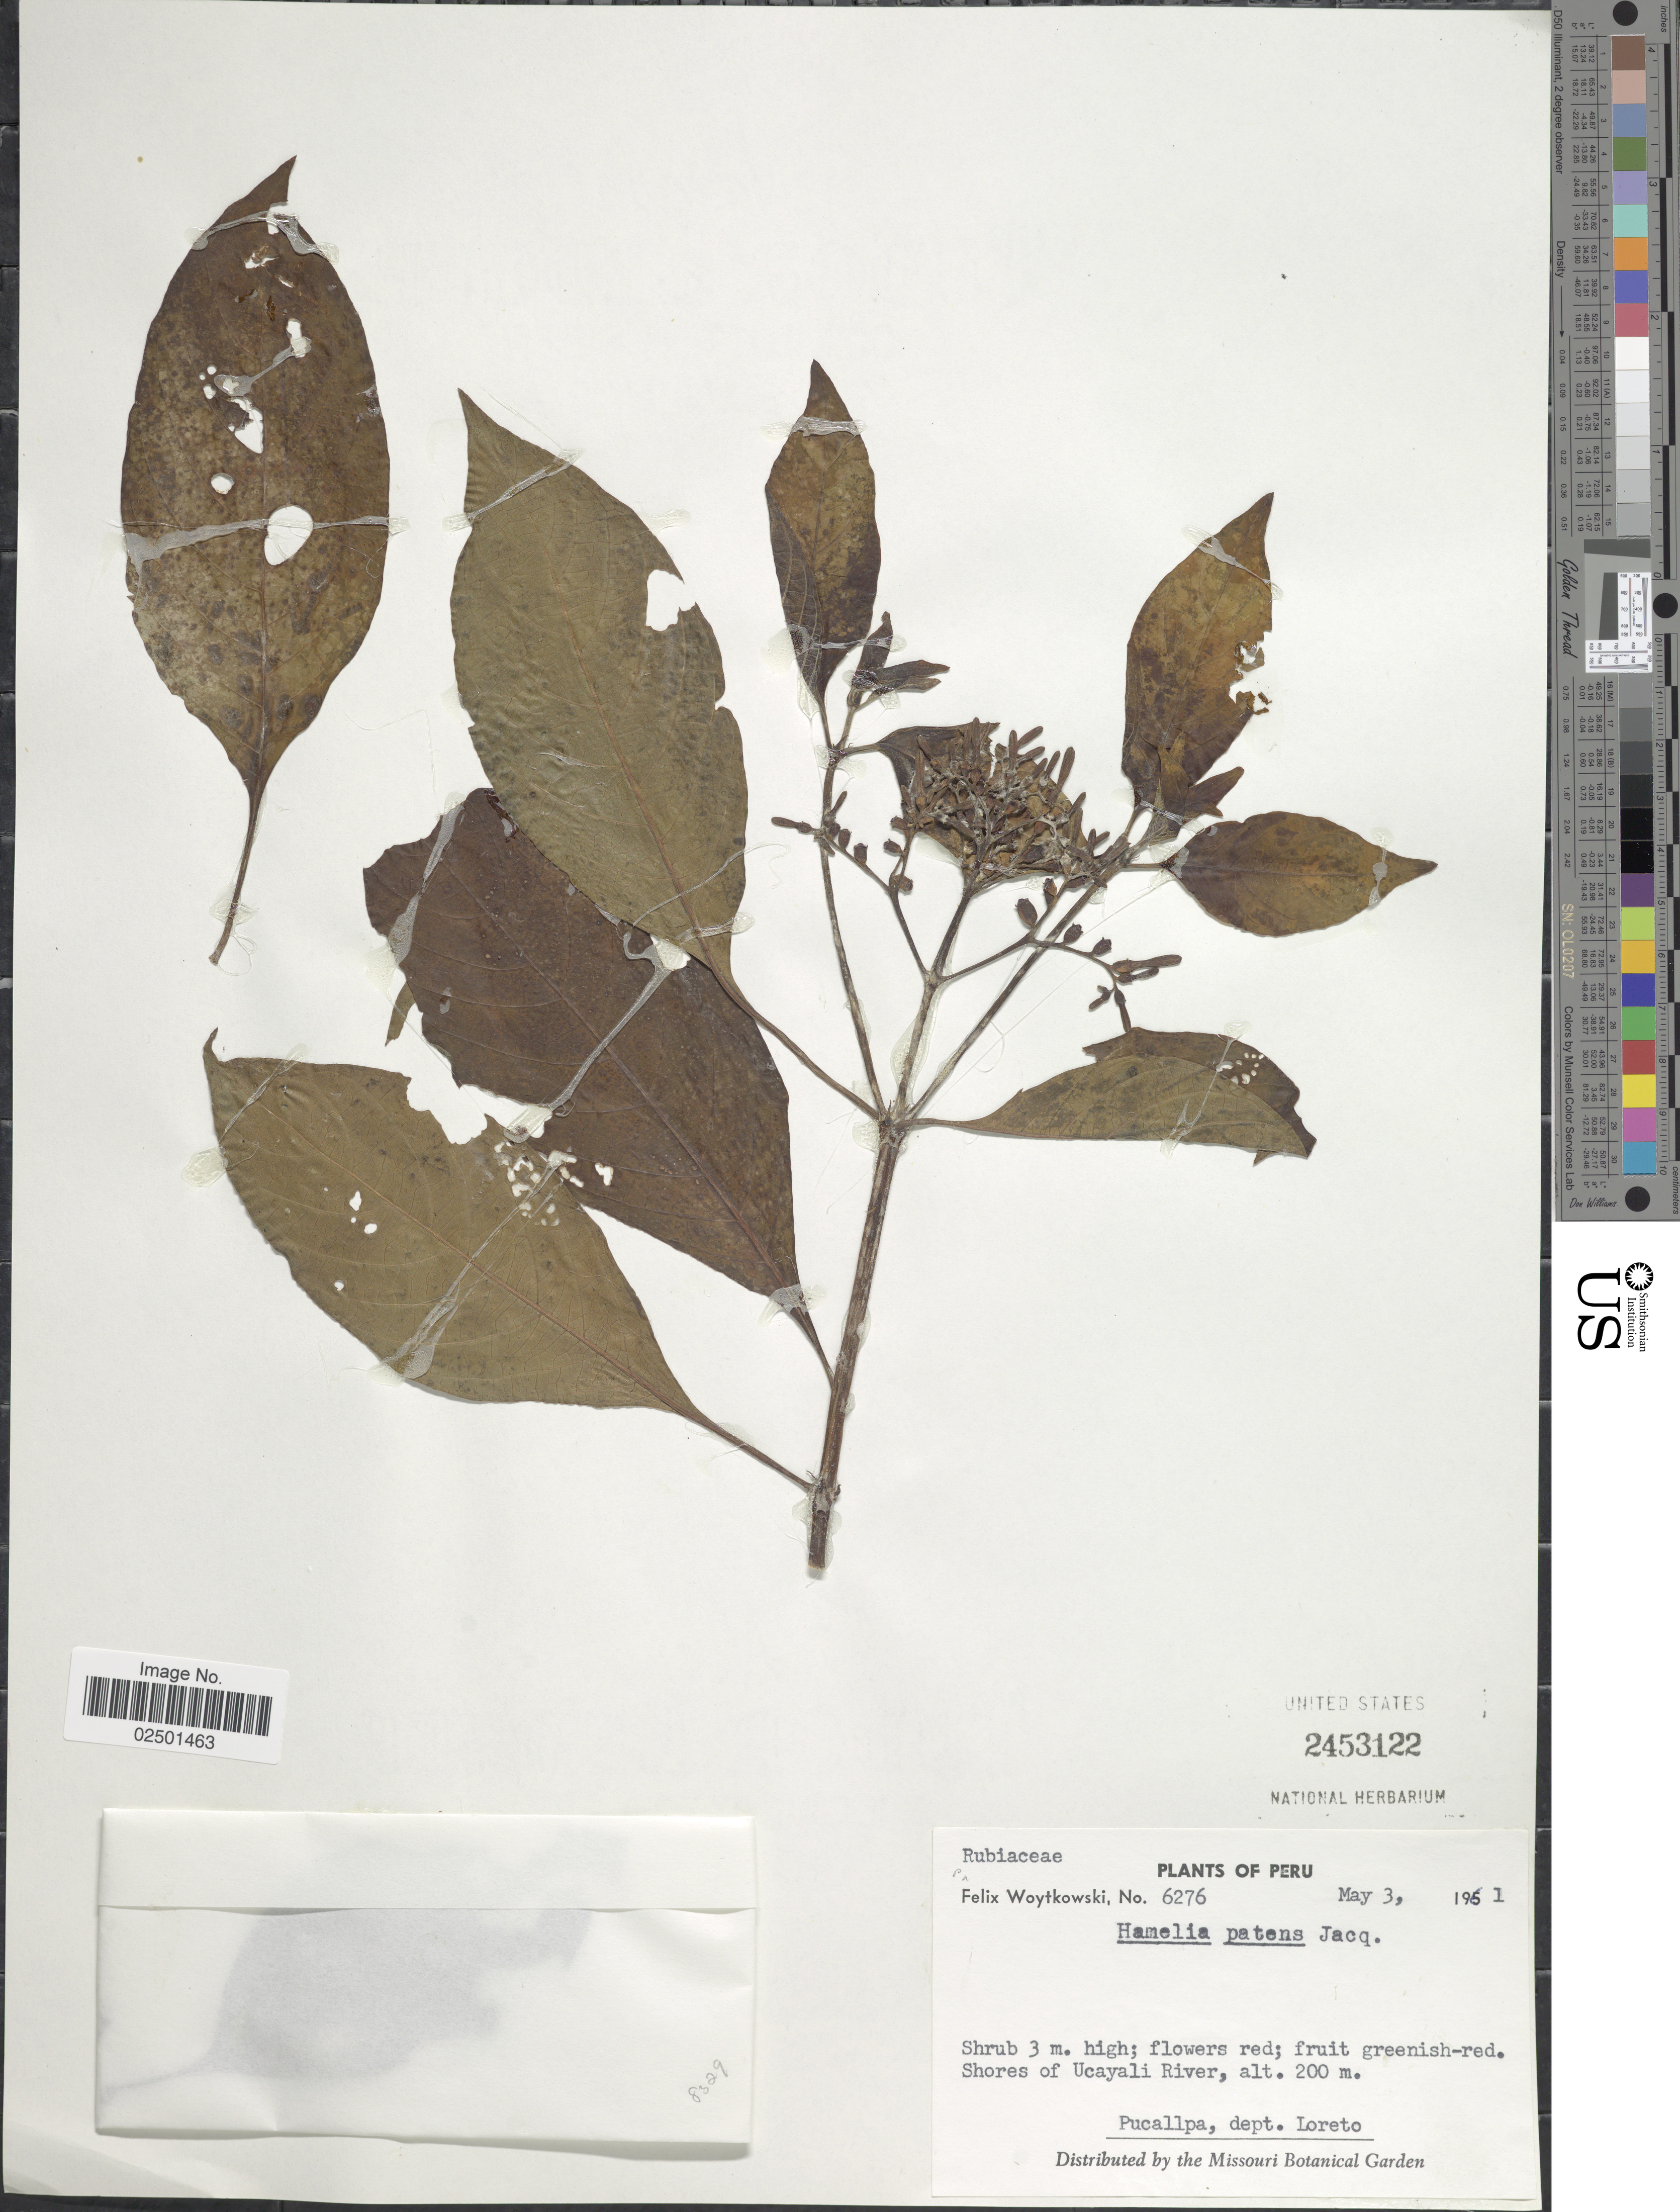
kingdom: Plantae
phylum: Tracheophyta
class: Magnoliopsida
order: Gentianales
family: Rubiaceae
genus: Hamelia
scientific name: Hamelia patens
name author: Jacq.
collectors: F. Woytkowski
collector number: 6276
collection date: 1961-05-03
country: Peru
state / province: Loreto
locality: Shores of Ucayali River, Pucallpa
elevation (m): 200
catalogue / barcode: US 2453122